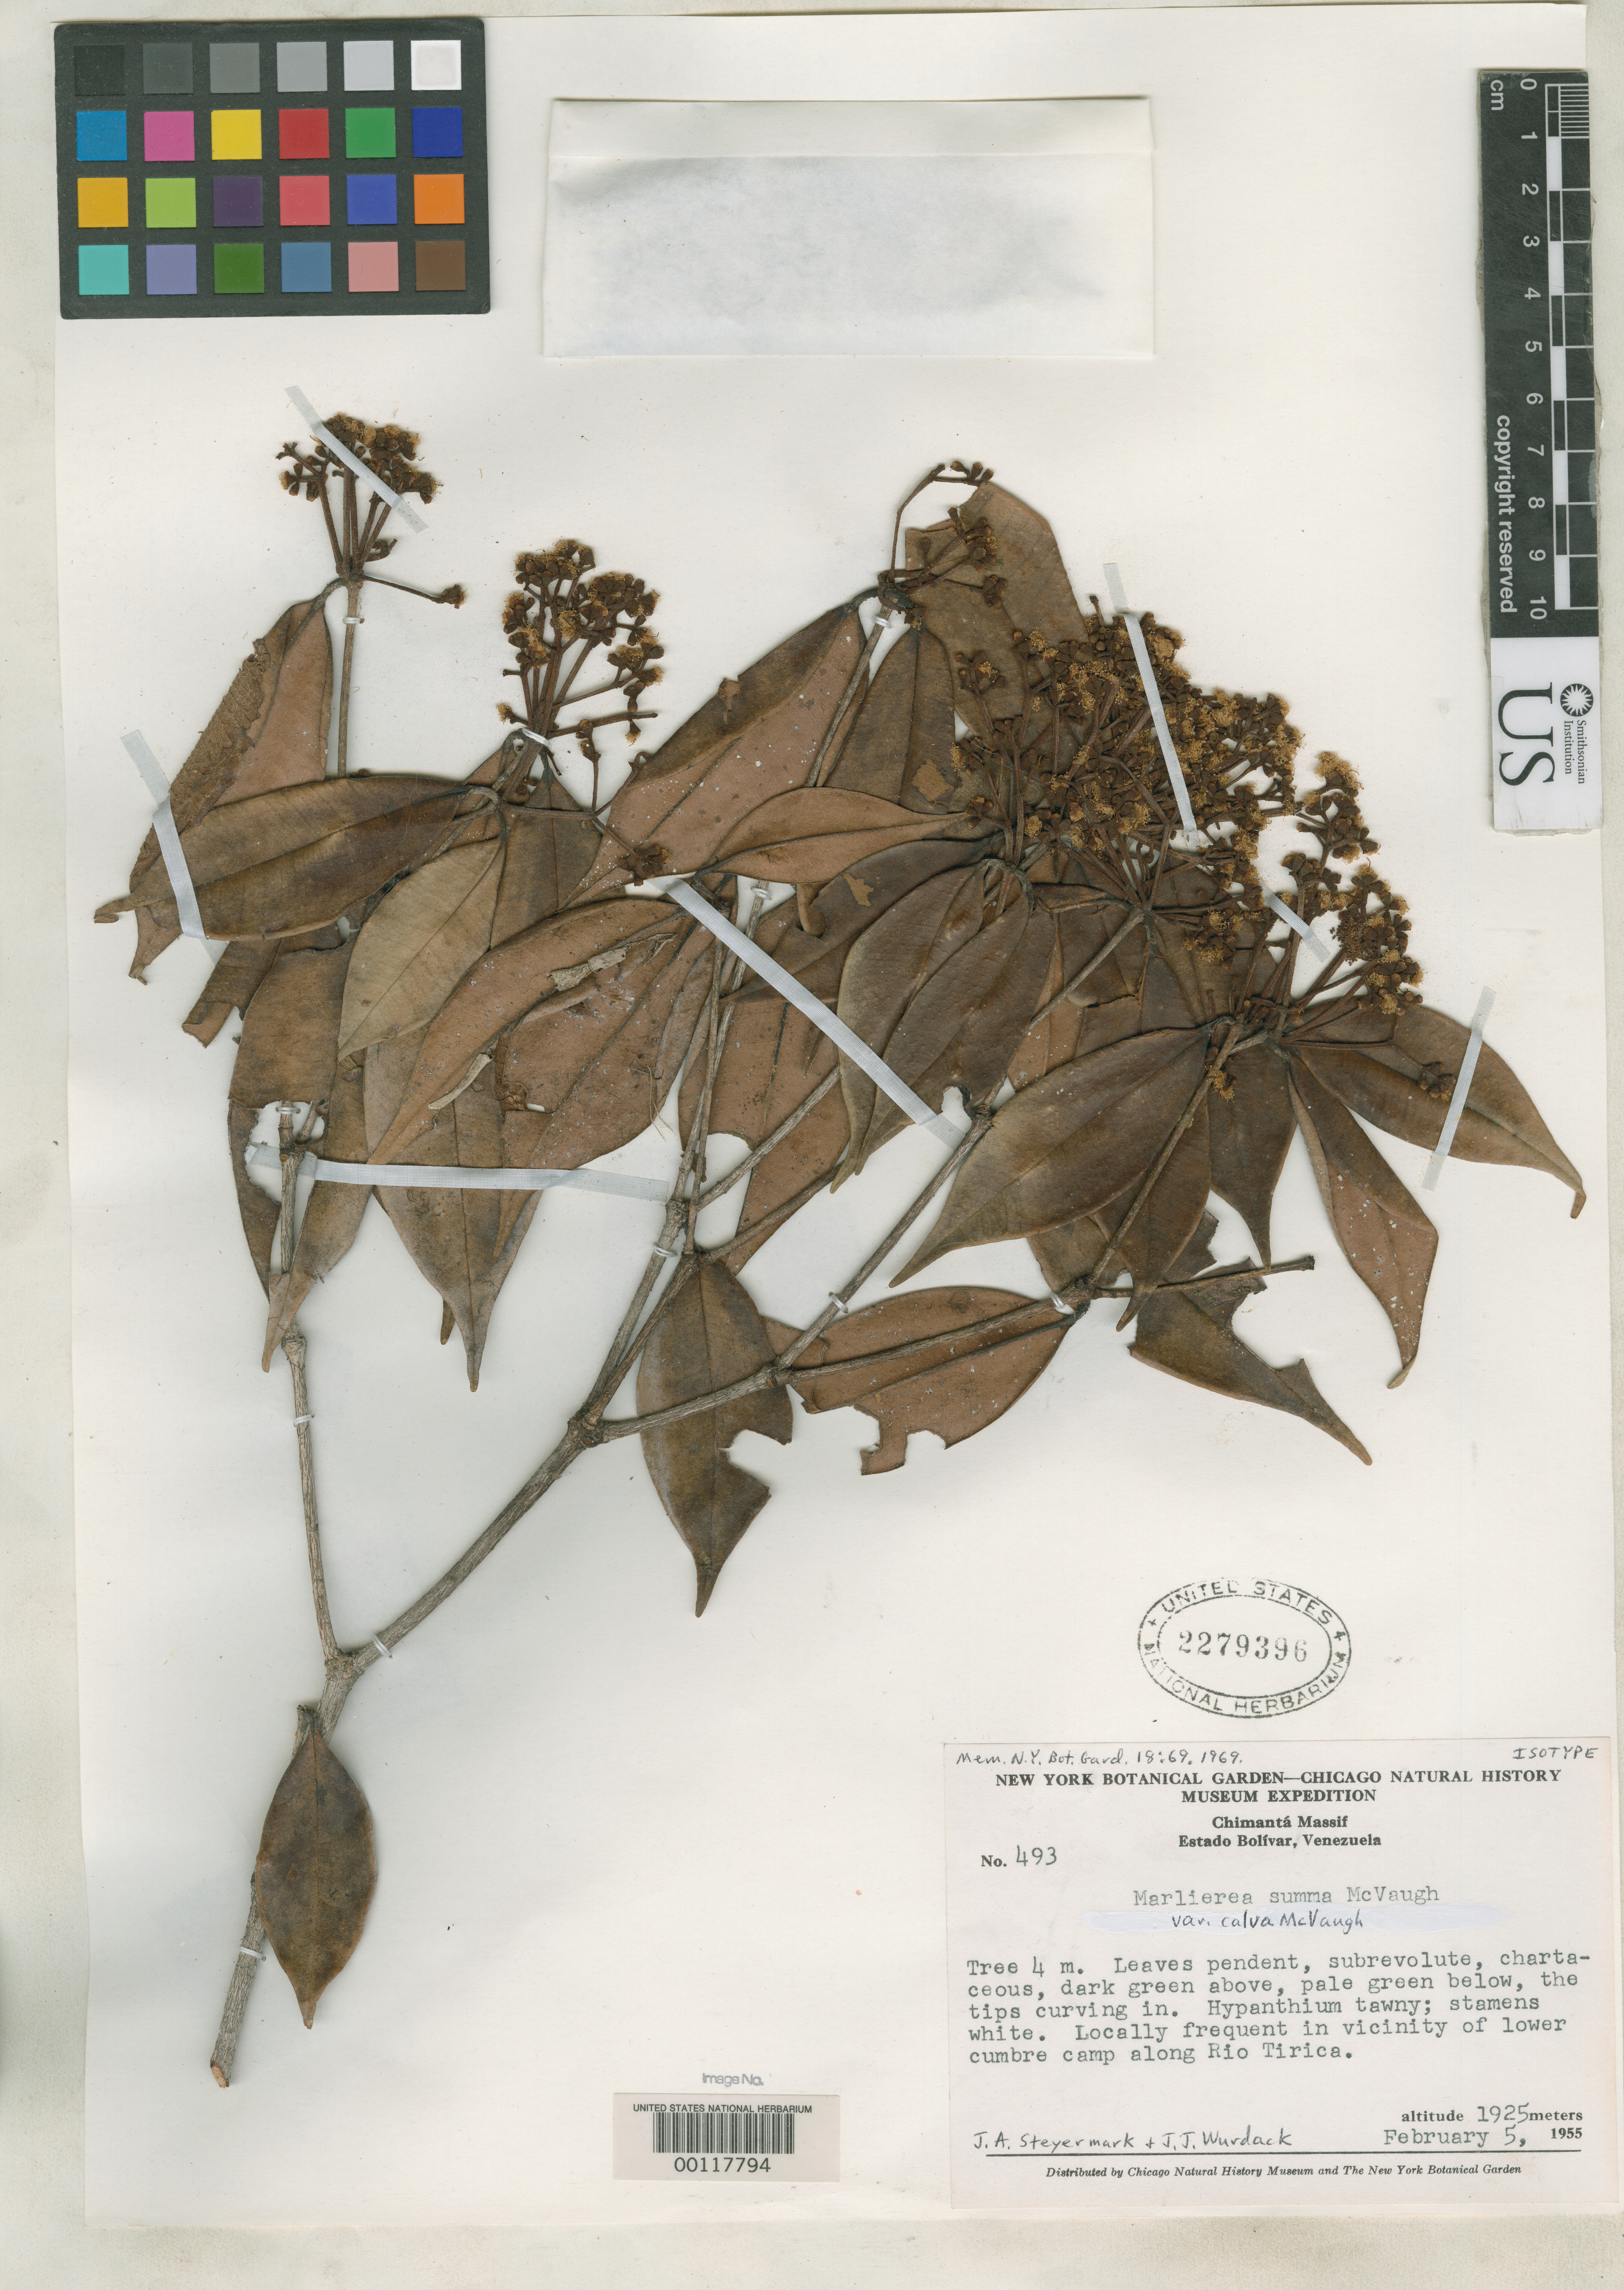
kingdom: Plantae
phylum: Tracheophyta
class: Magnoliopsida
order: Myrtales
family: Myrtaceae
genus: Marlierea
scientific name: Marlierea summa var. calva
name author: McVaugh in Maguire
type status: Isotype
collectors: J. Steyermark & J. J. Wurdack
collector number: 493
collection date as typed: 05 Feb 1955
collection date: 1955-02-05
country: Venezuela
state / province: Bolivar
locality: Chimanta Massif, vicinity of lower Cumbre Camp along Rio Tirica.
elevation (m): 1925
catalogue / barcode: US 2279396